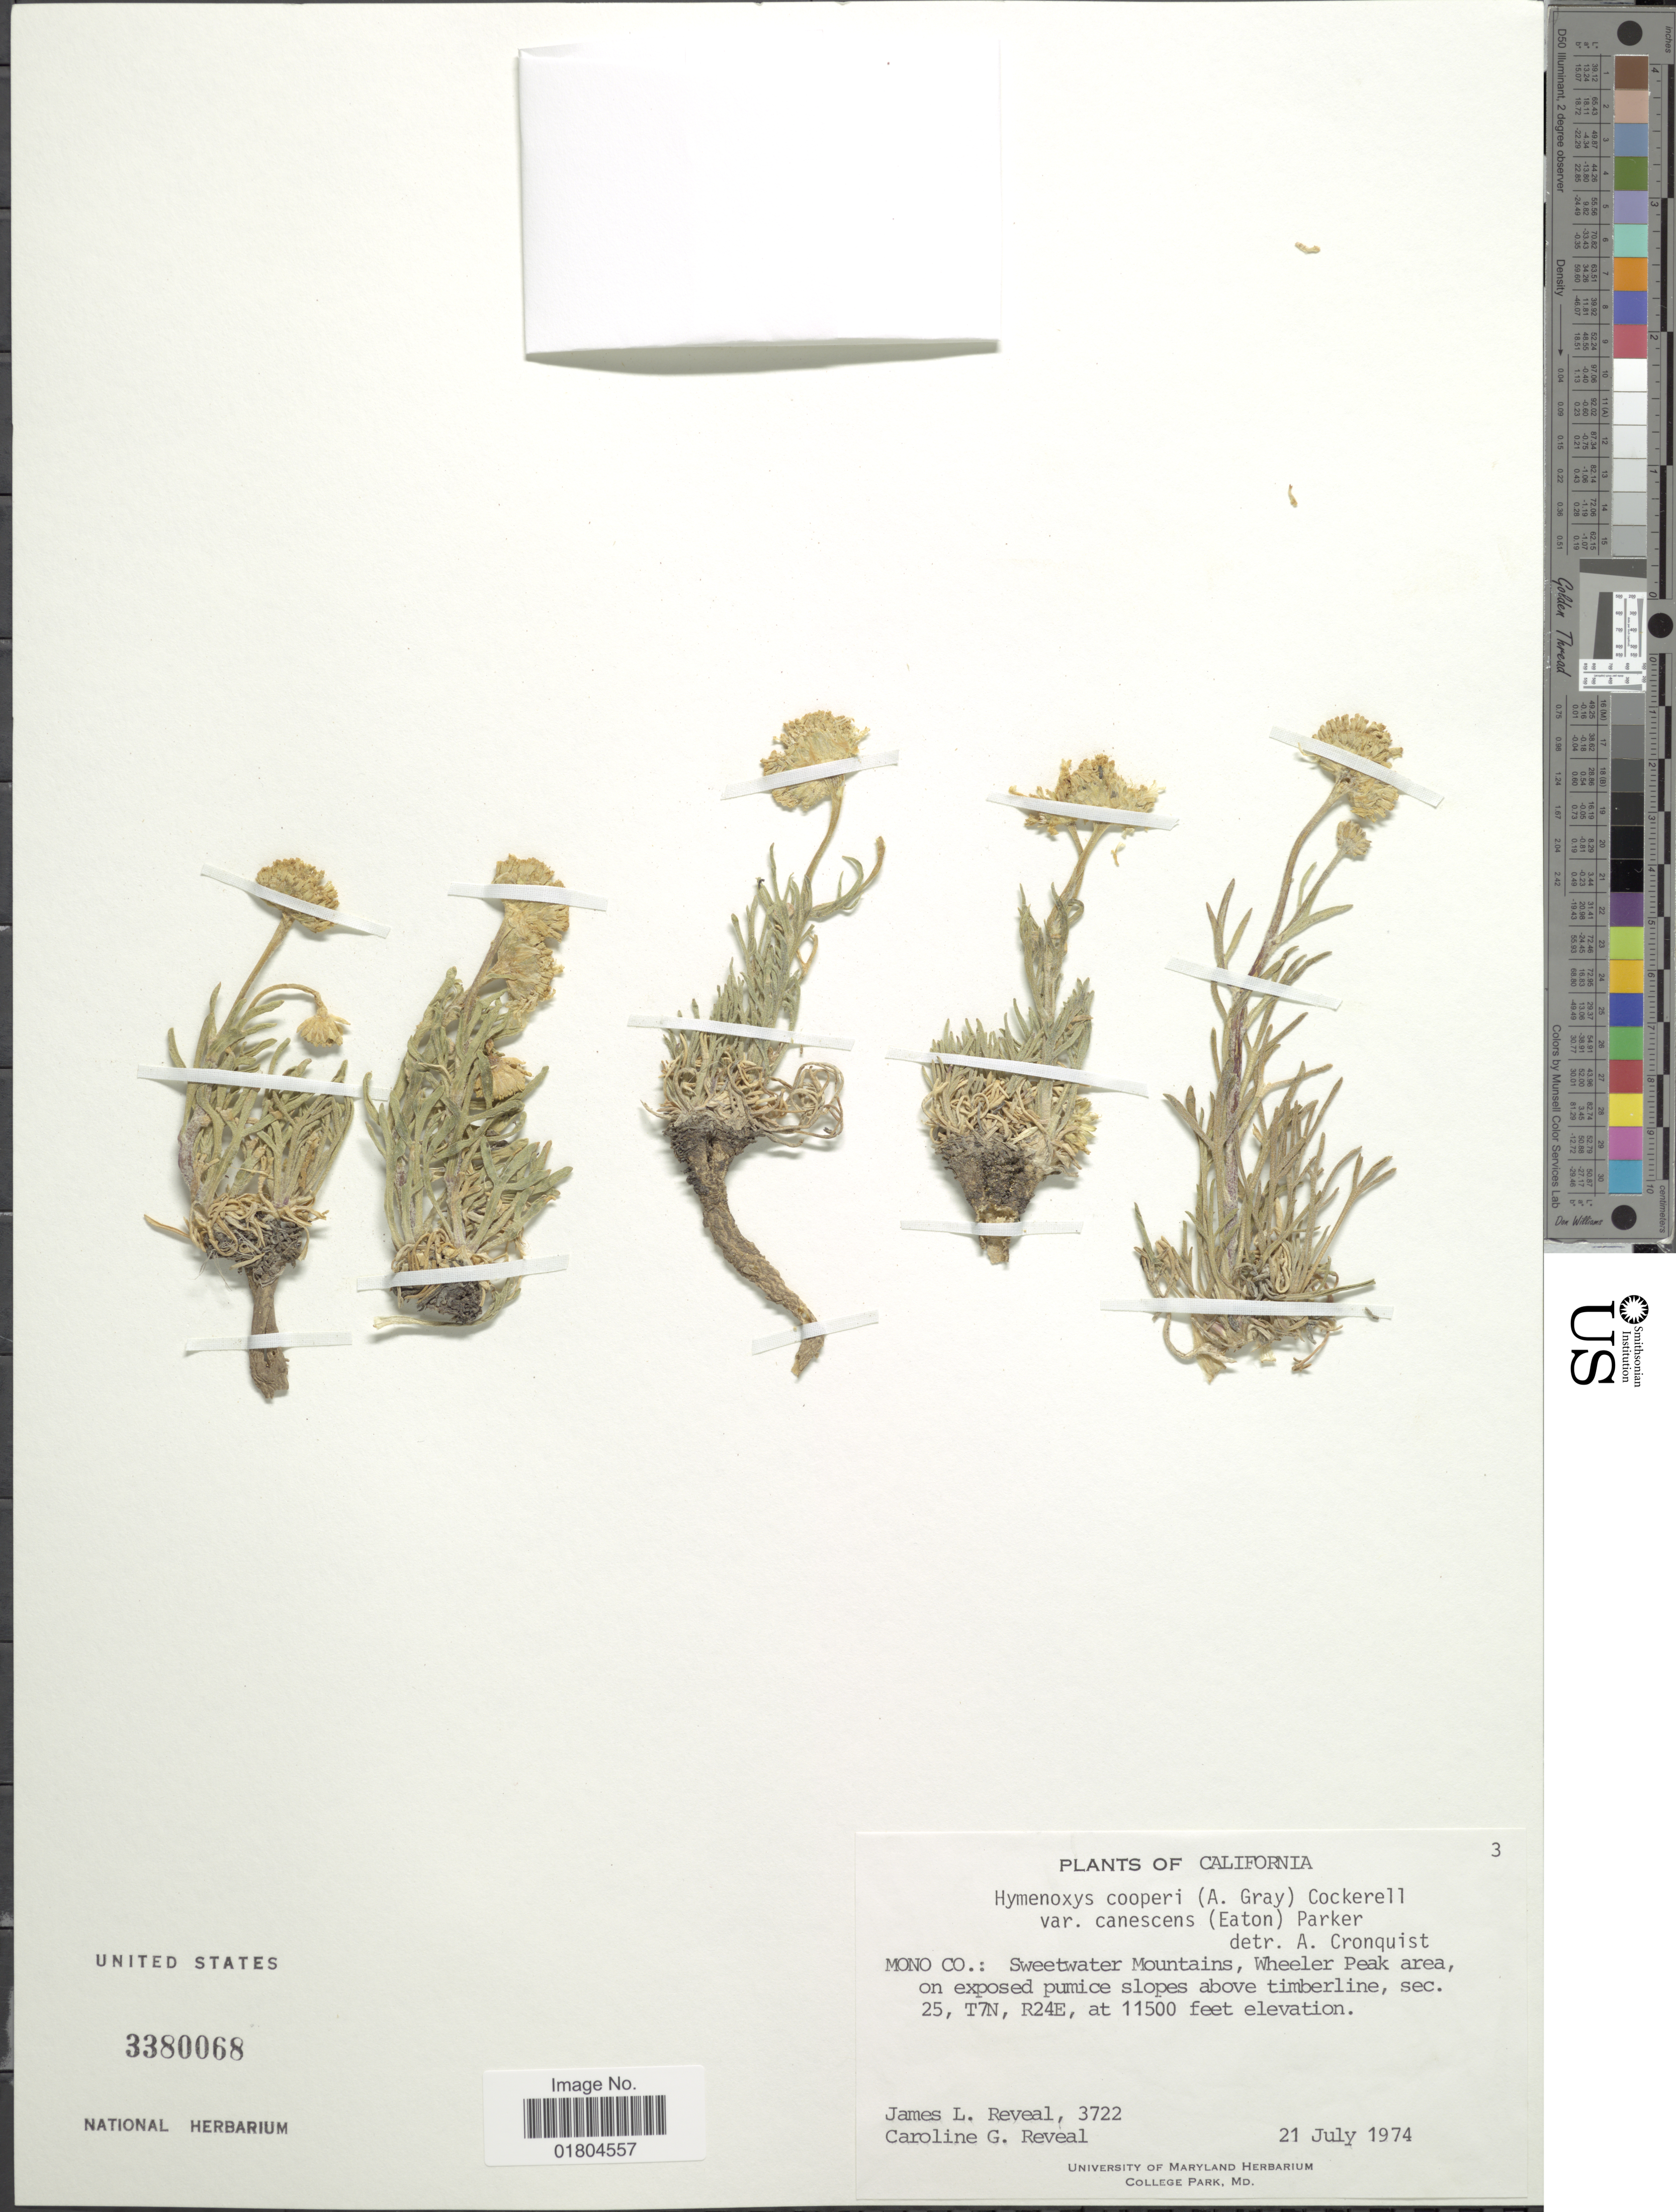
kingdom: Plantae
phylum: Tracheophyta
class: Magnoliopsida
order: Asterales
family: Asteraceae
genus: Hymenoxys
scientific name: Hymenoxys cooperi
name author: (A. Gray) Cockerell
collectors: J. L. Reveal & C. G. Reveal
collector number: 3722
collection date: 1974-07-31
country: United States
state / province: California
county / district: Mono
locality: Mono Co.: Sweetwater Mountains, Wheeler Peak area, sec. 25, T7N, R24E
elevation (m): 3505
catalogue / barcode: US 3380068